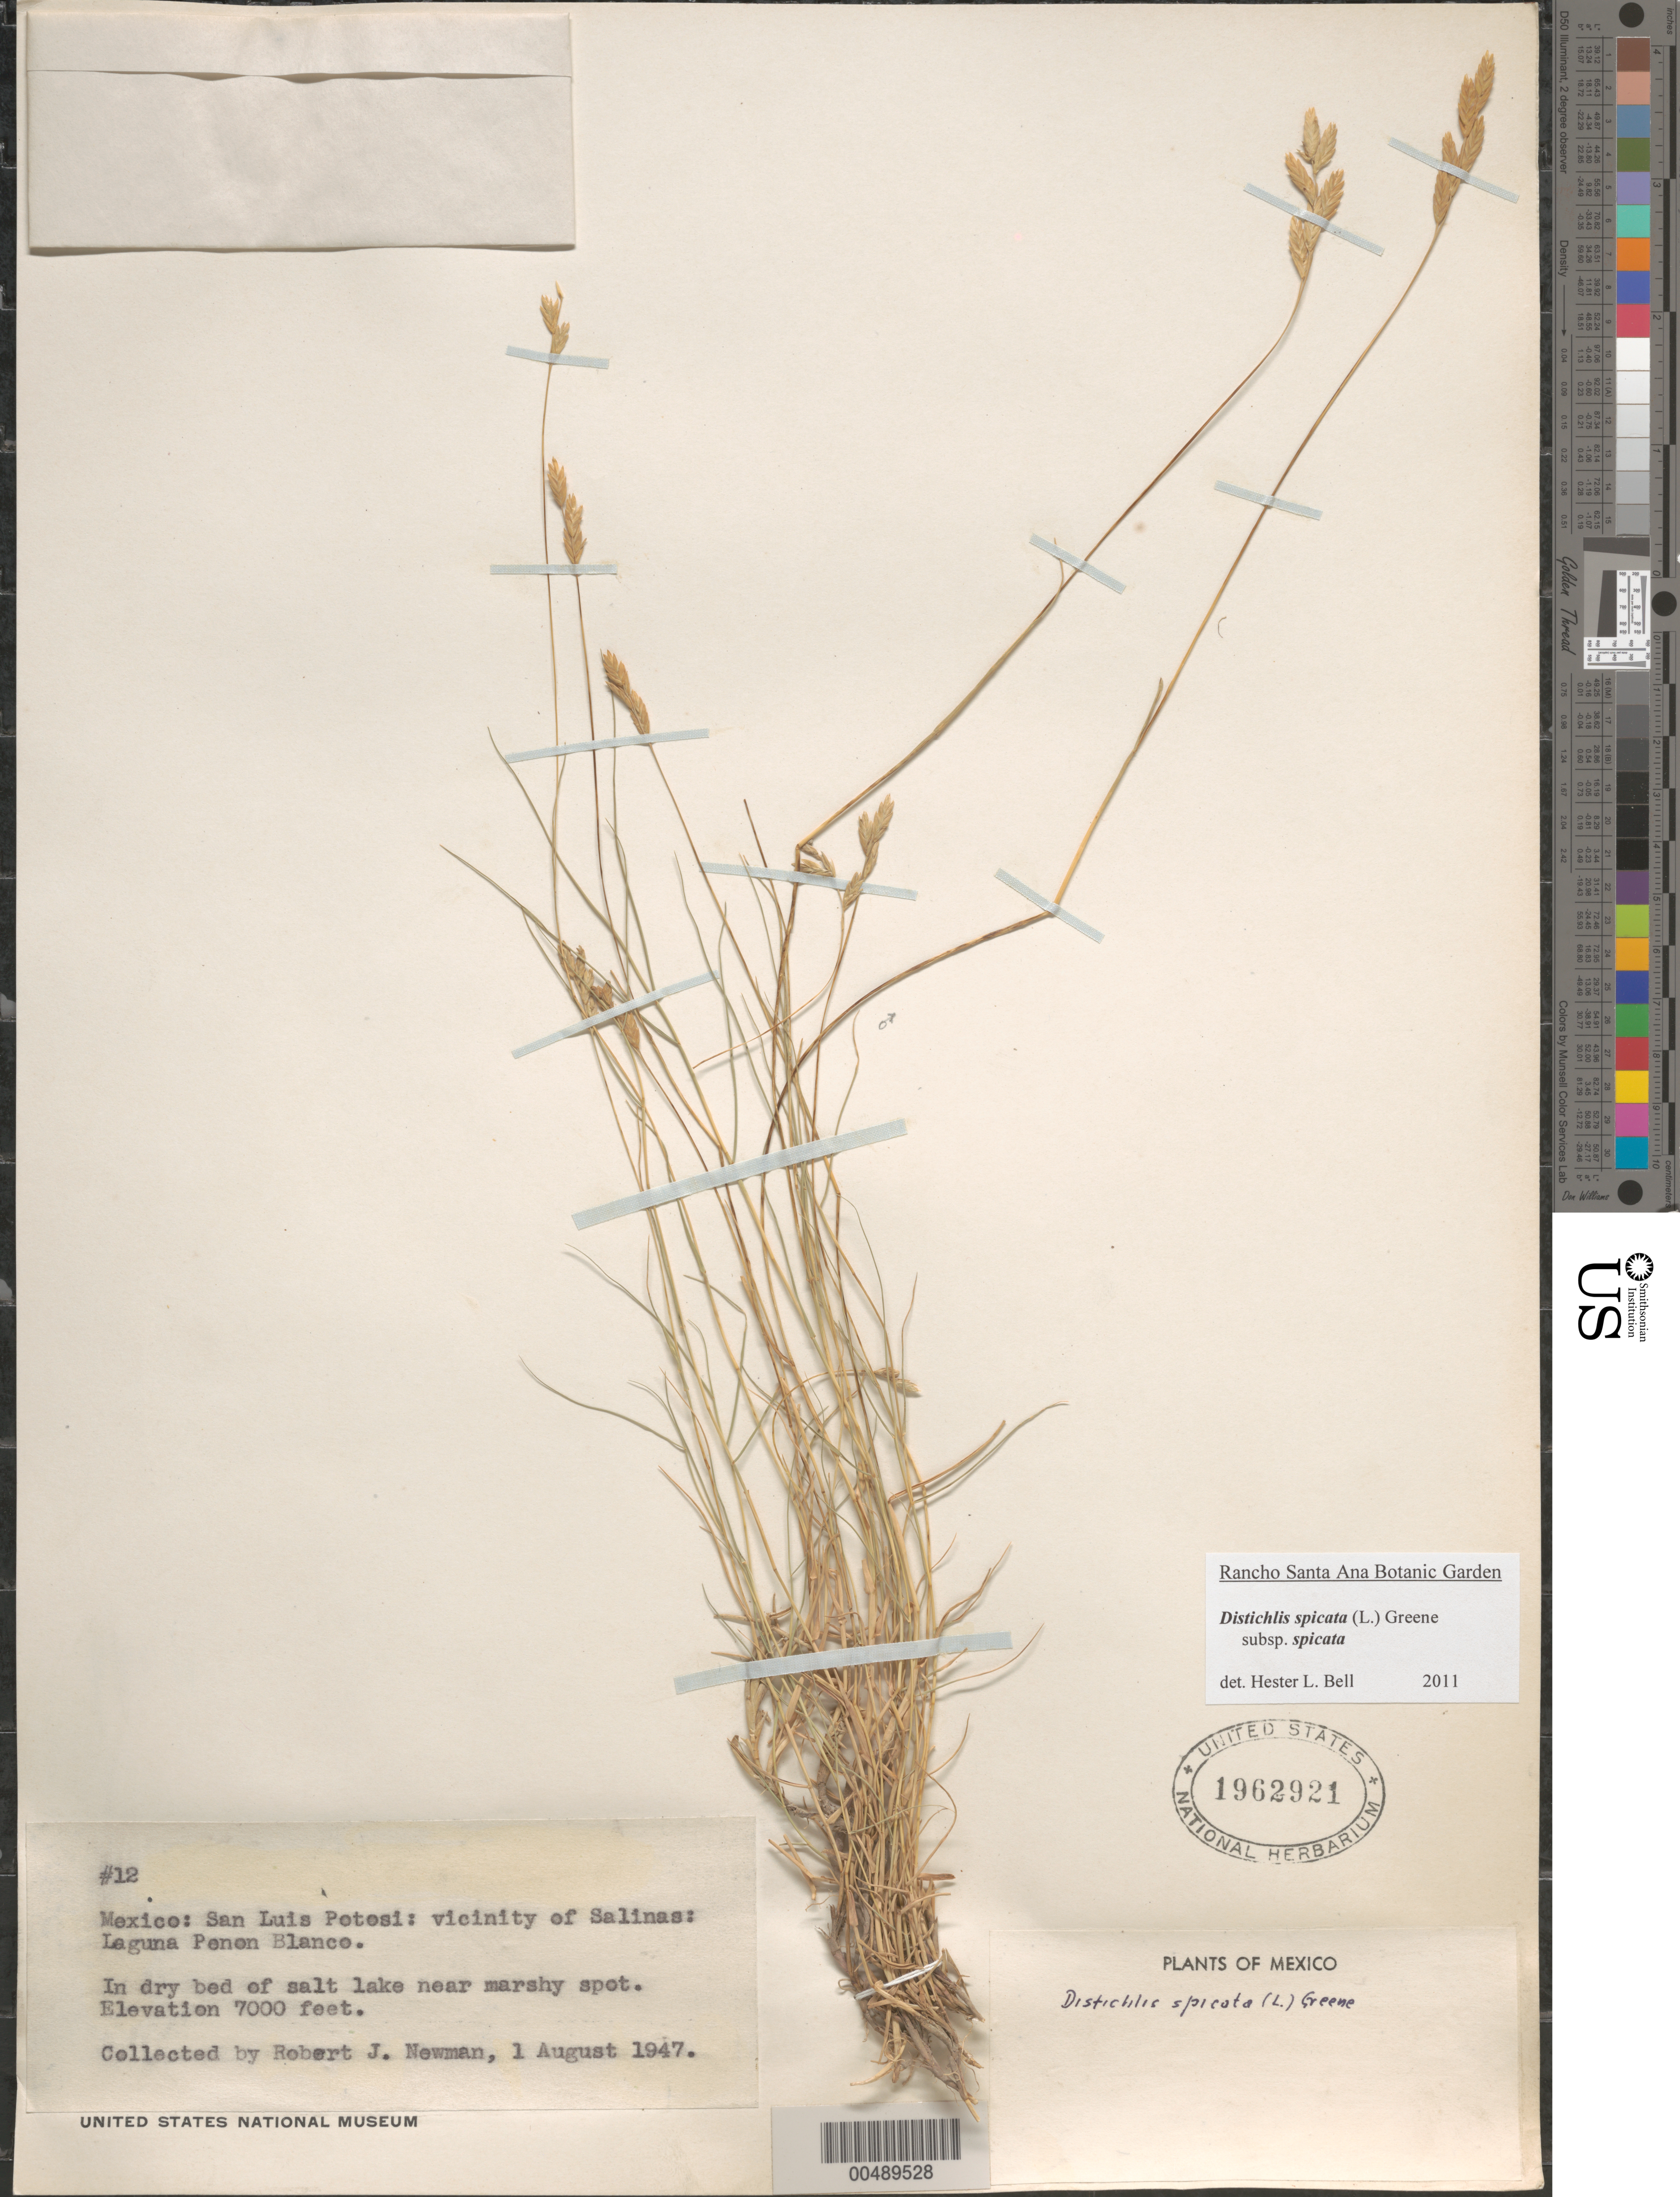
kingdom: Plantae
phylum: Tracheophyta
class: Liliopsida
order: Poales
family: Poaceae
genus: Distichlis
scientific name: Distichlis spicata subsp. spicata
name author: (L.) Greene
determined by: Bell, H. L.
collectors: R. J. Newman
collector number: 12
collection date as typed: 1 Aug 1947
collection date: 1947-08-01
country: Mexico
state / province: San Luis Potosi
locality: Vicinity of Salinas, Laguna Penon Blanco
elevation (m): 2134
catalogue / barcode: US 1962921